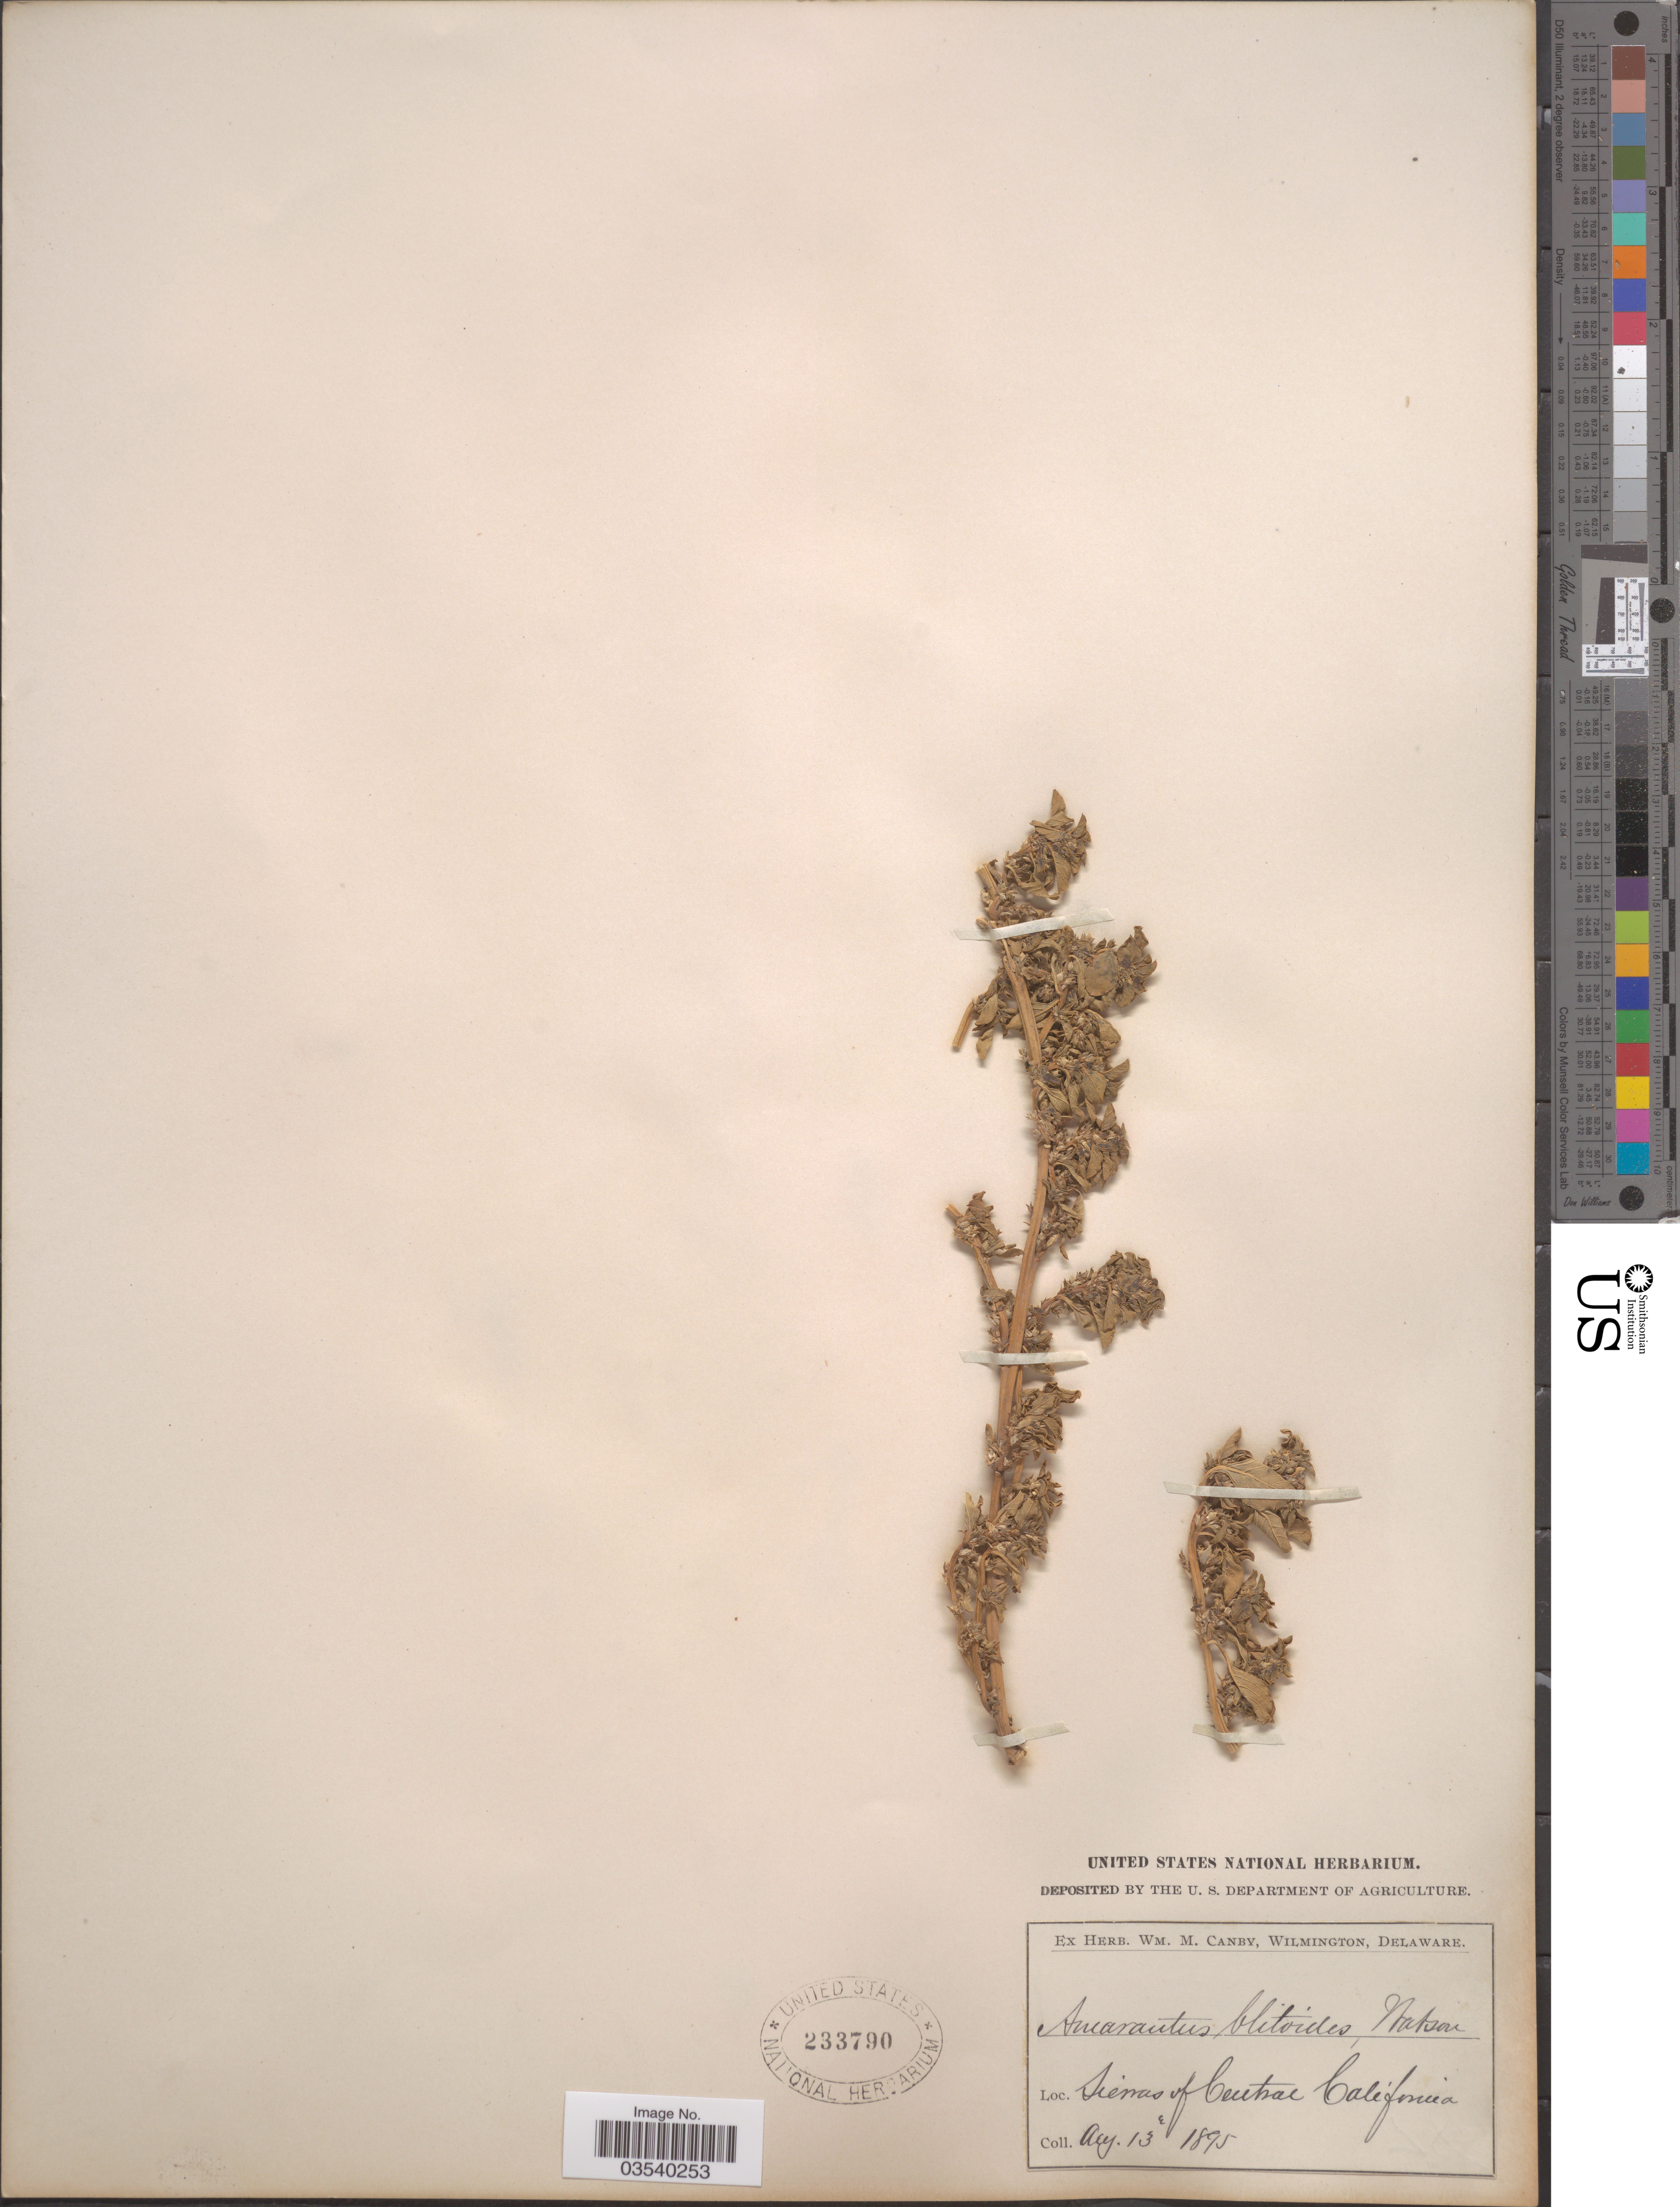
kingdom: Plantae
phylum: Tracheophyta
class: Magnoliopsida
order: Caryophyllales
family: Amaranthaceae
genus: Amaranthus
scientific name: Amaranthus blitoides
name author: S. Watson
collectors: ex herb. W.M. Canby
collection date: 1895-08-13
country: United States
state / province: California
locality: Sierras of Central California.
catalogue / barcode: US 233790